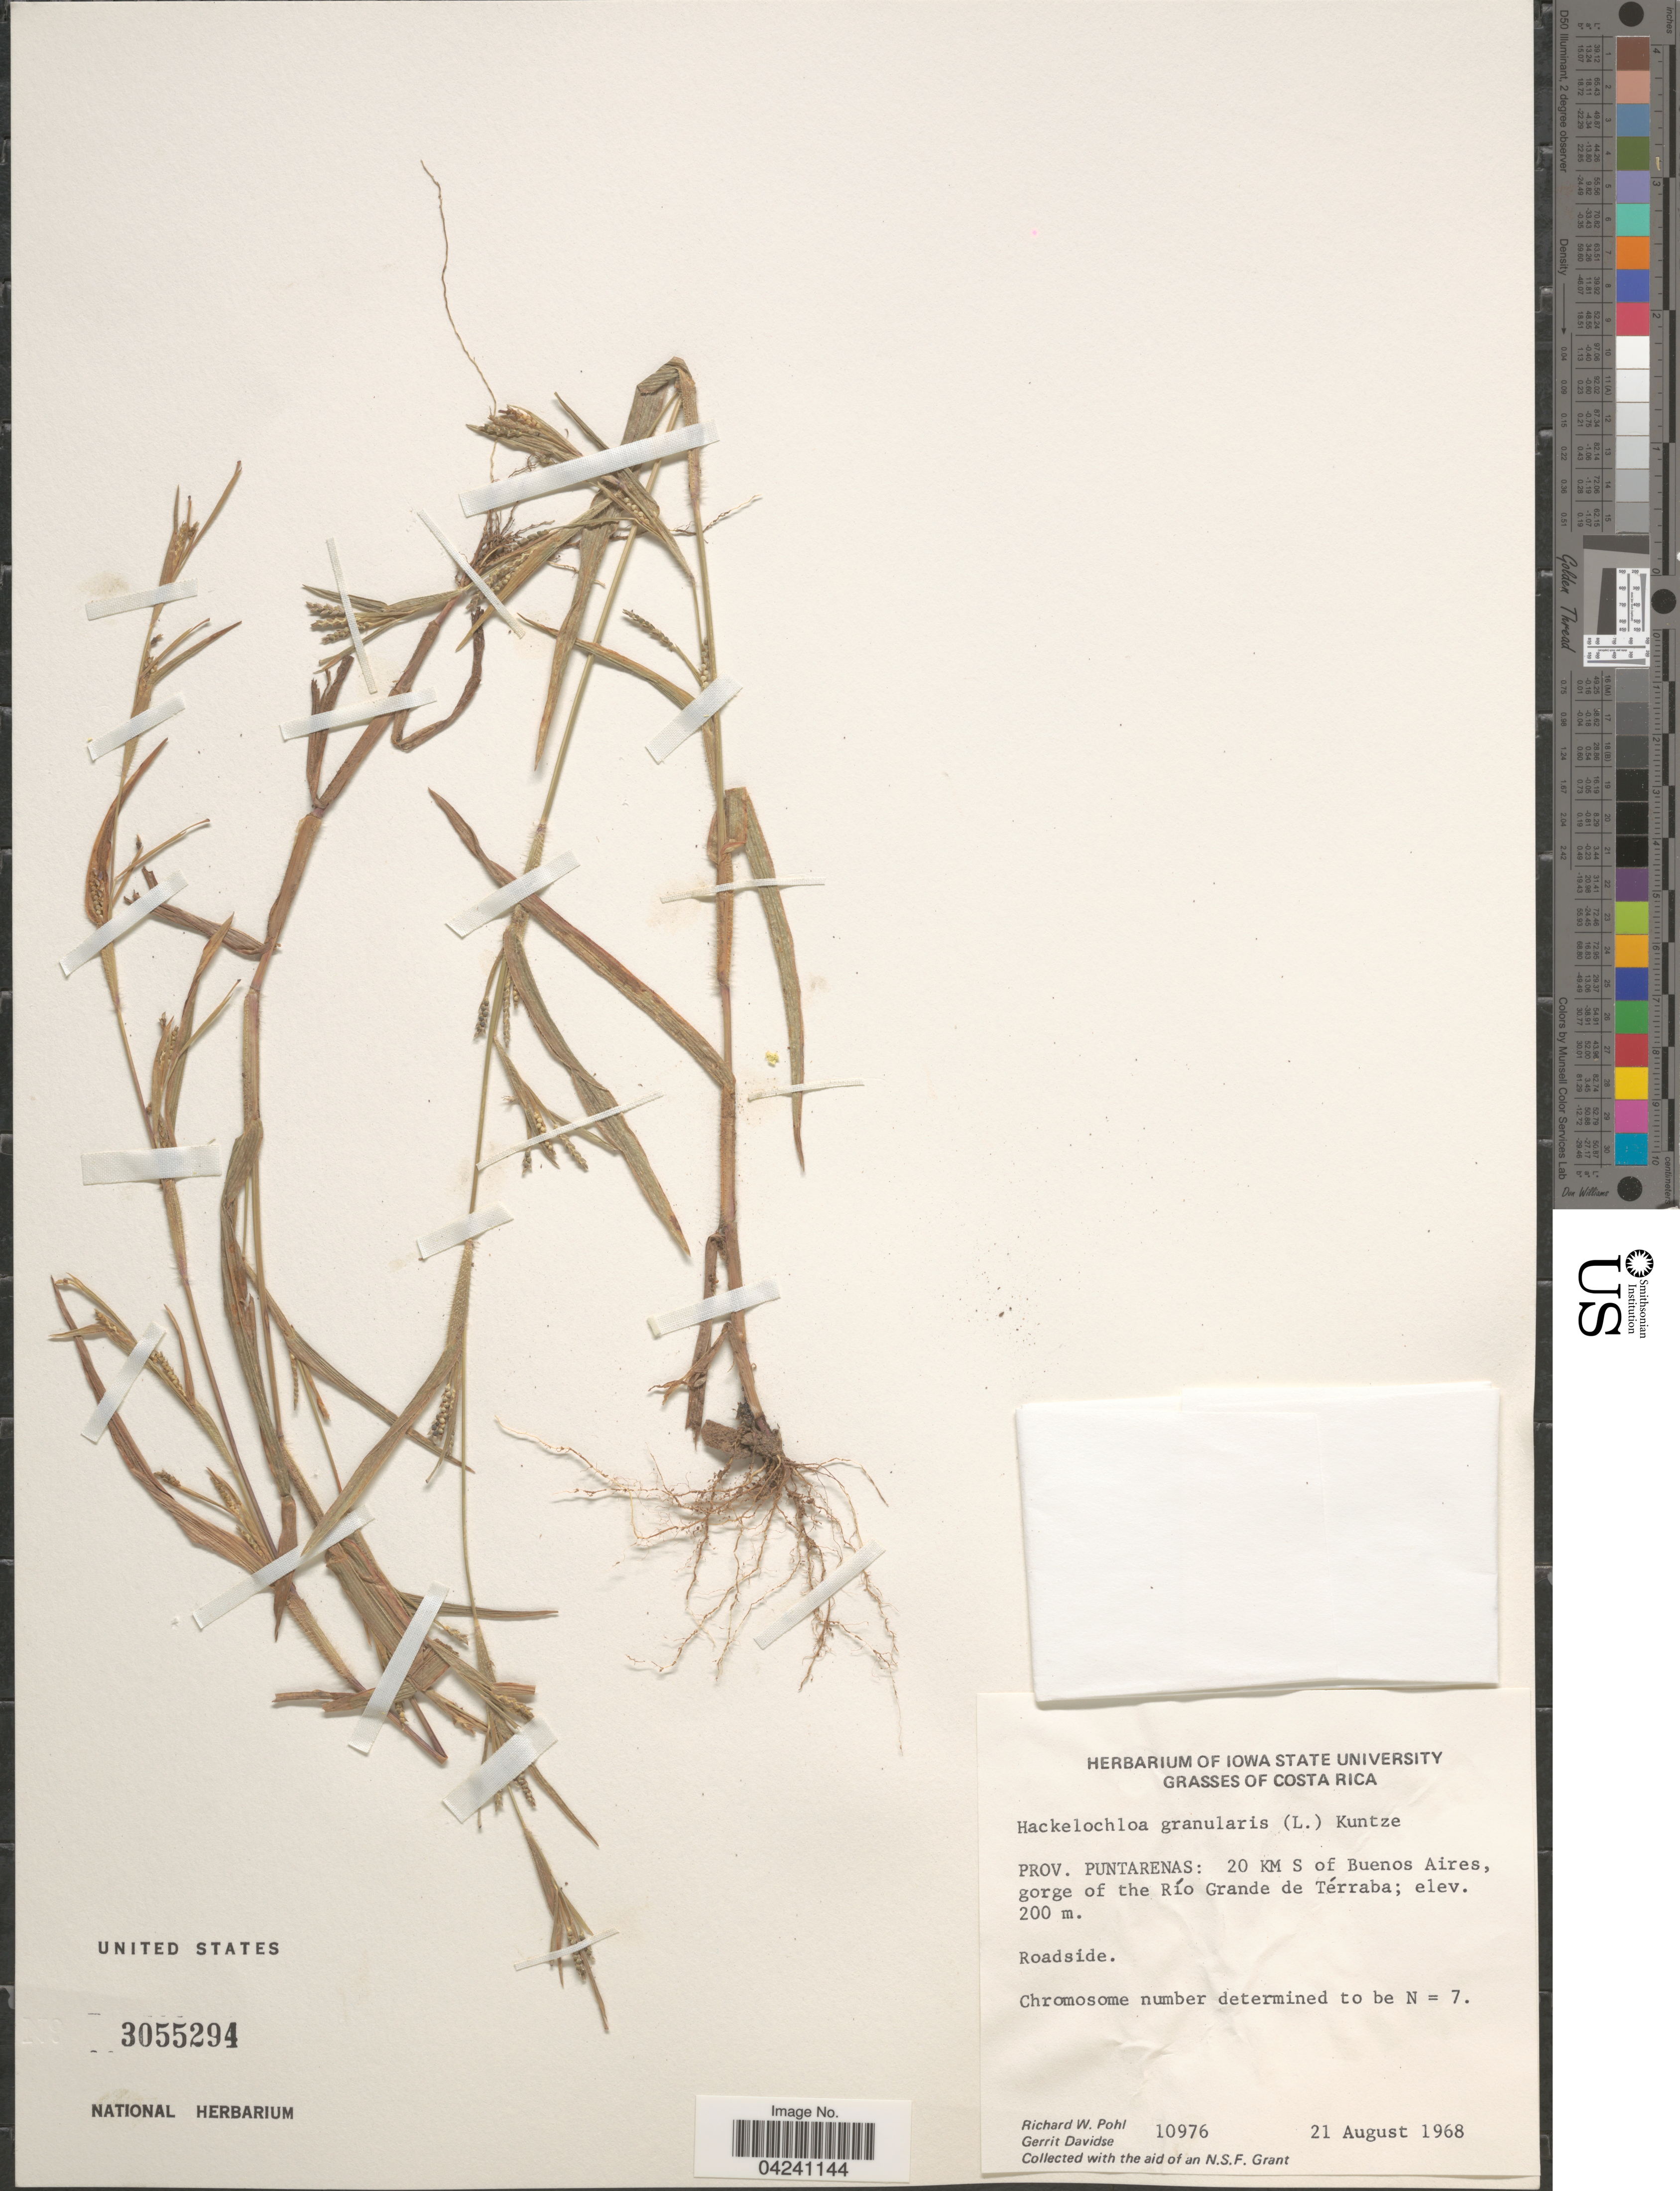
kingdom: Plantae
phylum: Tracheophyta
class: Liliopsida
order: Poales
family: Poaceae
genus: Hackelochloa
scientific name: Hackelochloa granularis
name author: (L.) Kuntze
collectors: R. W. Pohl & G. Davidse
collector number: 10976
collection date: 1968-08-21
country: Costa Rica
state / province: Puntarenas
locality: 20 KM S of Buenos Aires, gorge of the Río Grande de Térraba.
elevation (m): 200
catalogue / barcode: US 3055294